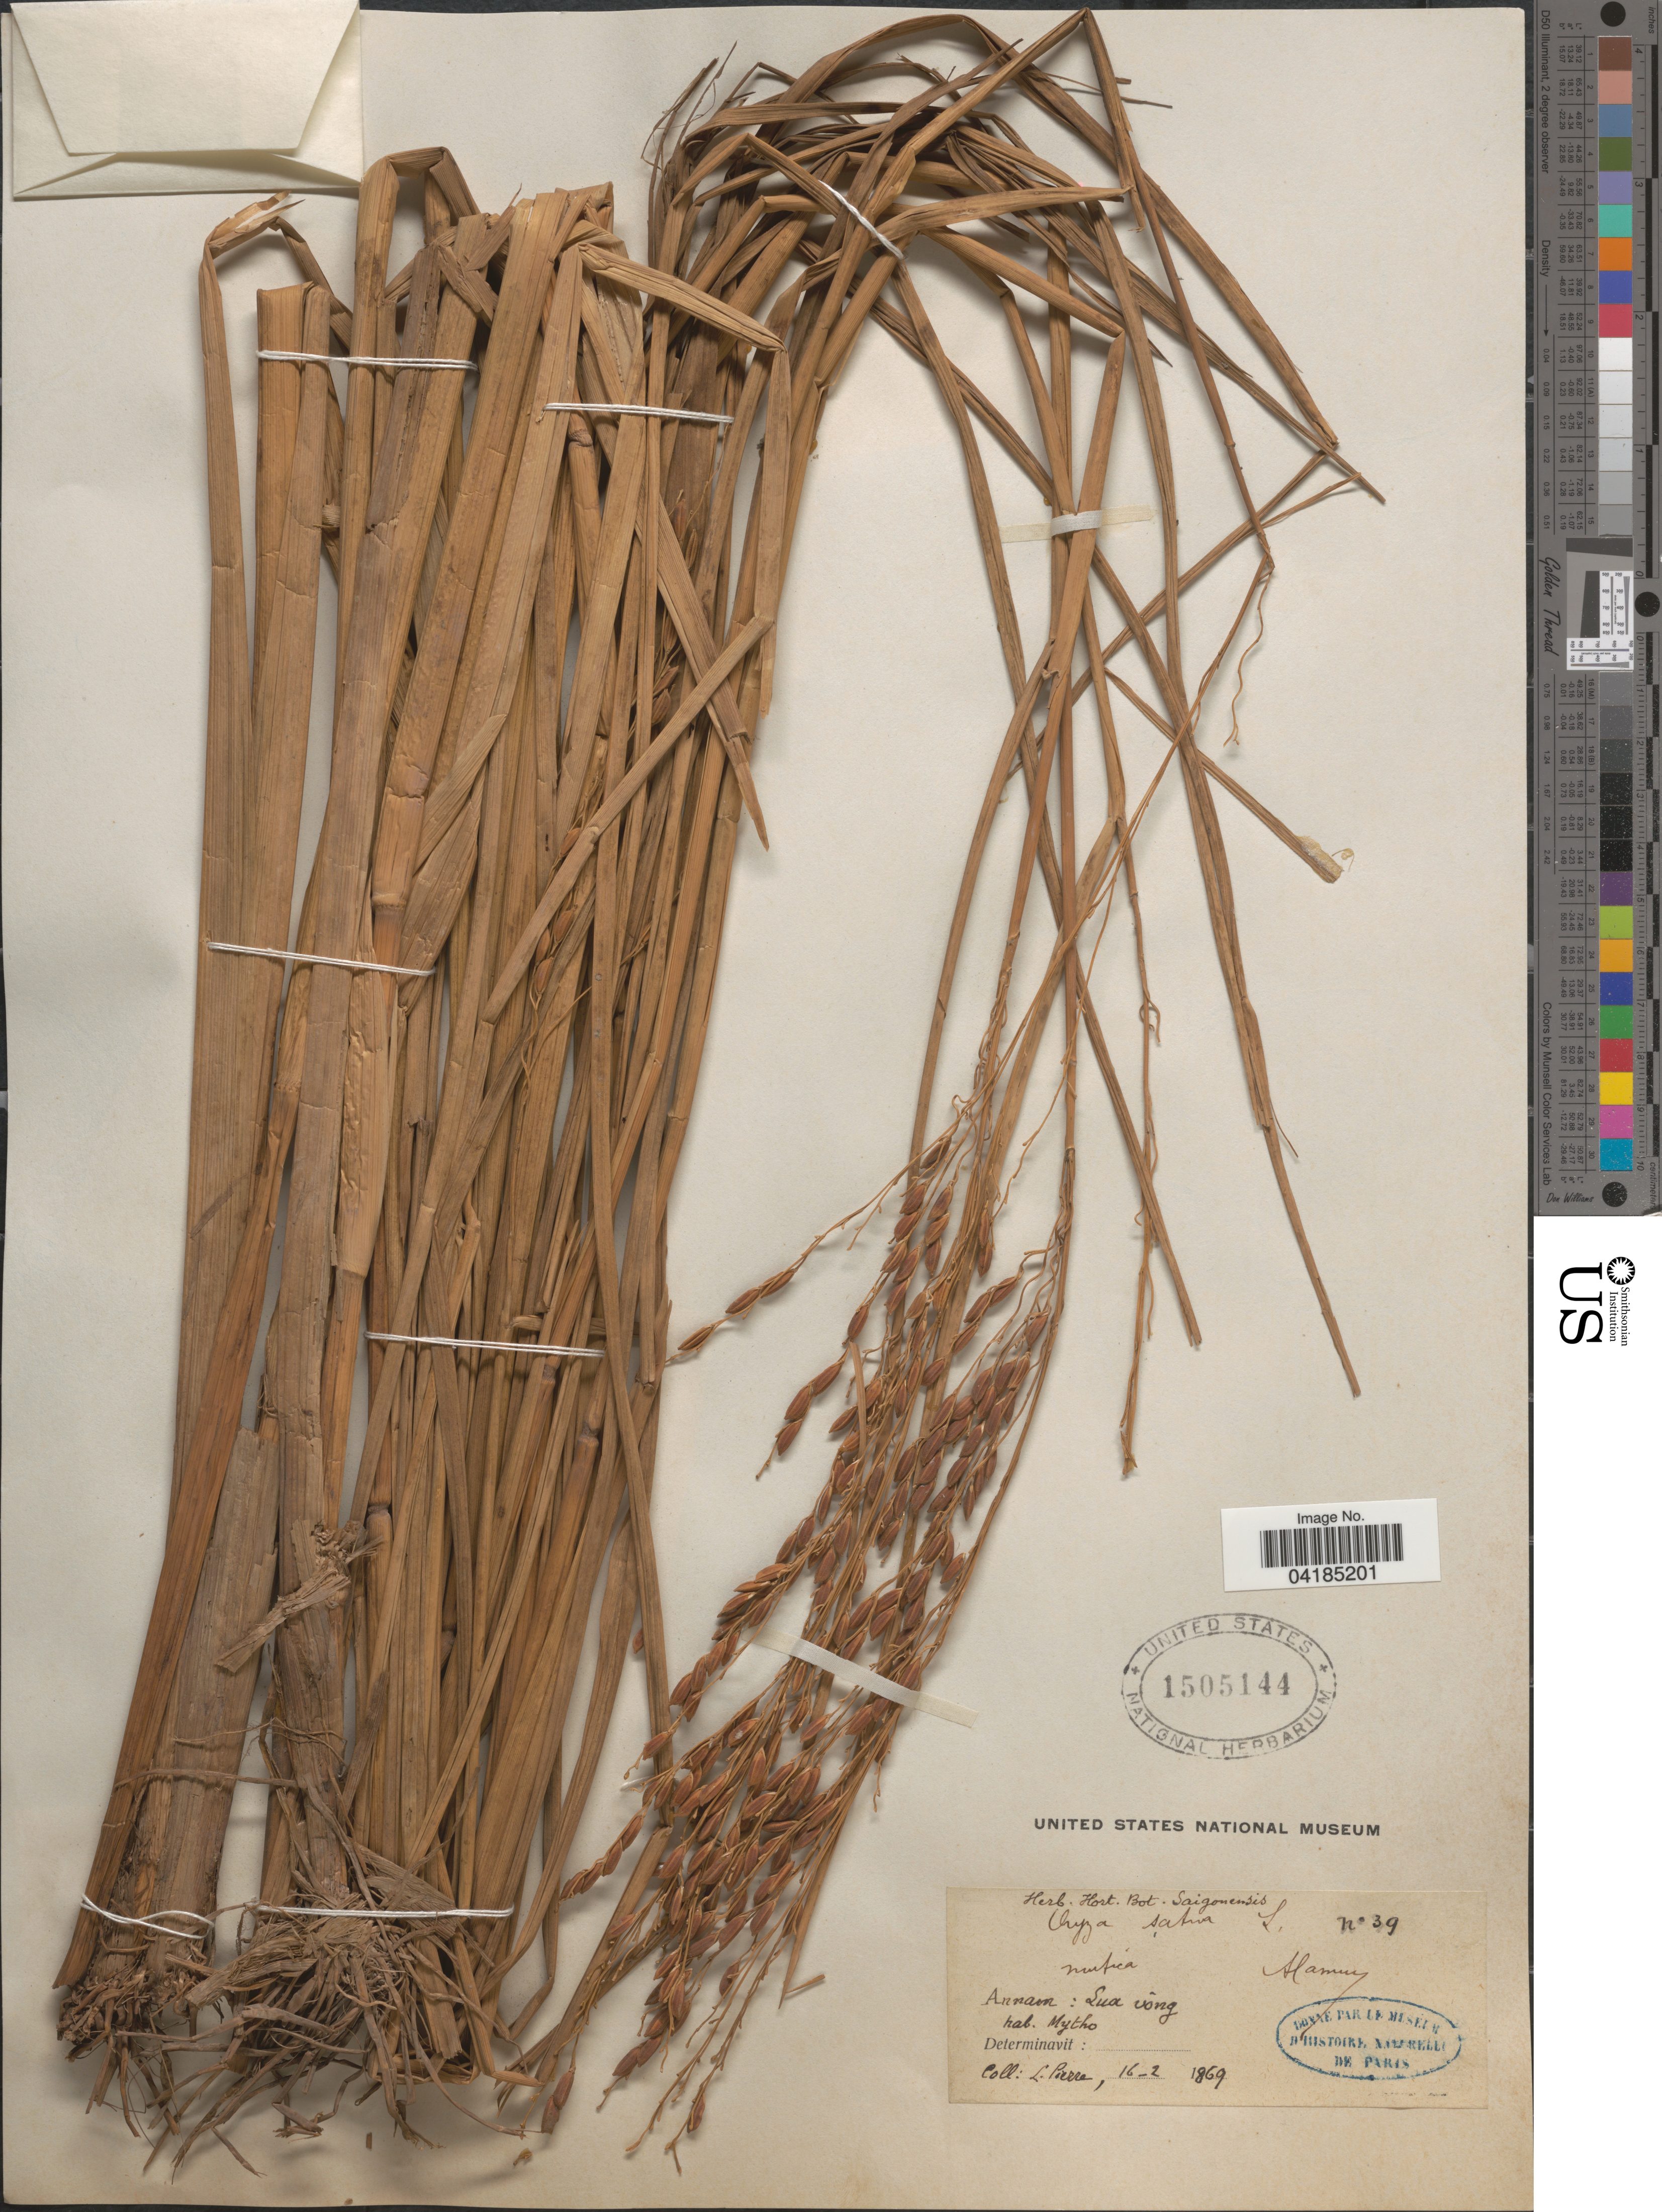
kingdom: Plantae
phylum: Tracheophyta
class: Liliopsida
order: Poales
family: Poaceae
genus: Oryza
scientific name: Oryza sativa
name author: L.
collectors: L. Pierre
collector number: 39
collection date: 1869-02-16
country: Vietnam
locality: Annam: Lua võng. Hab. Mytho.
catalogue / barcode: US 1505144